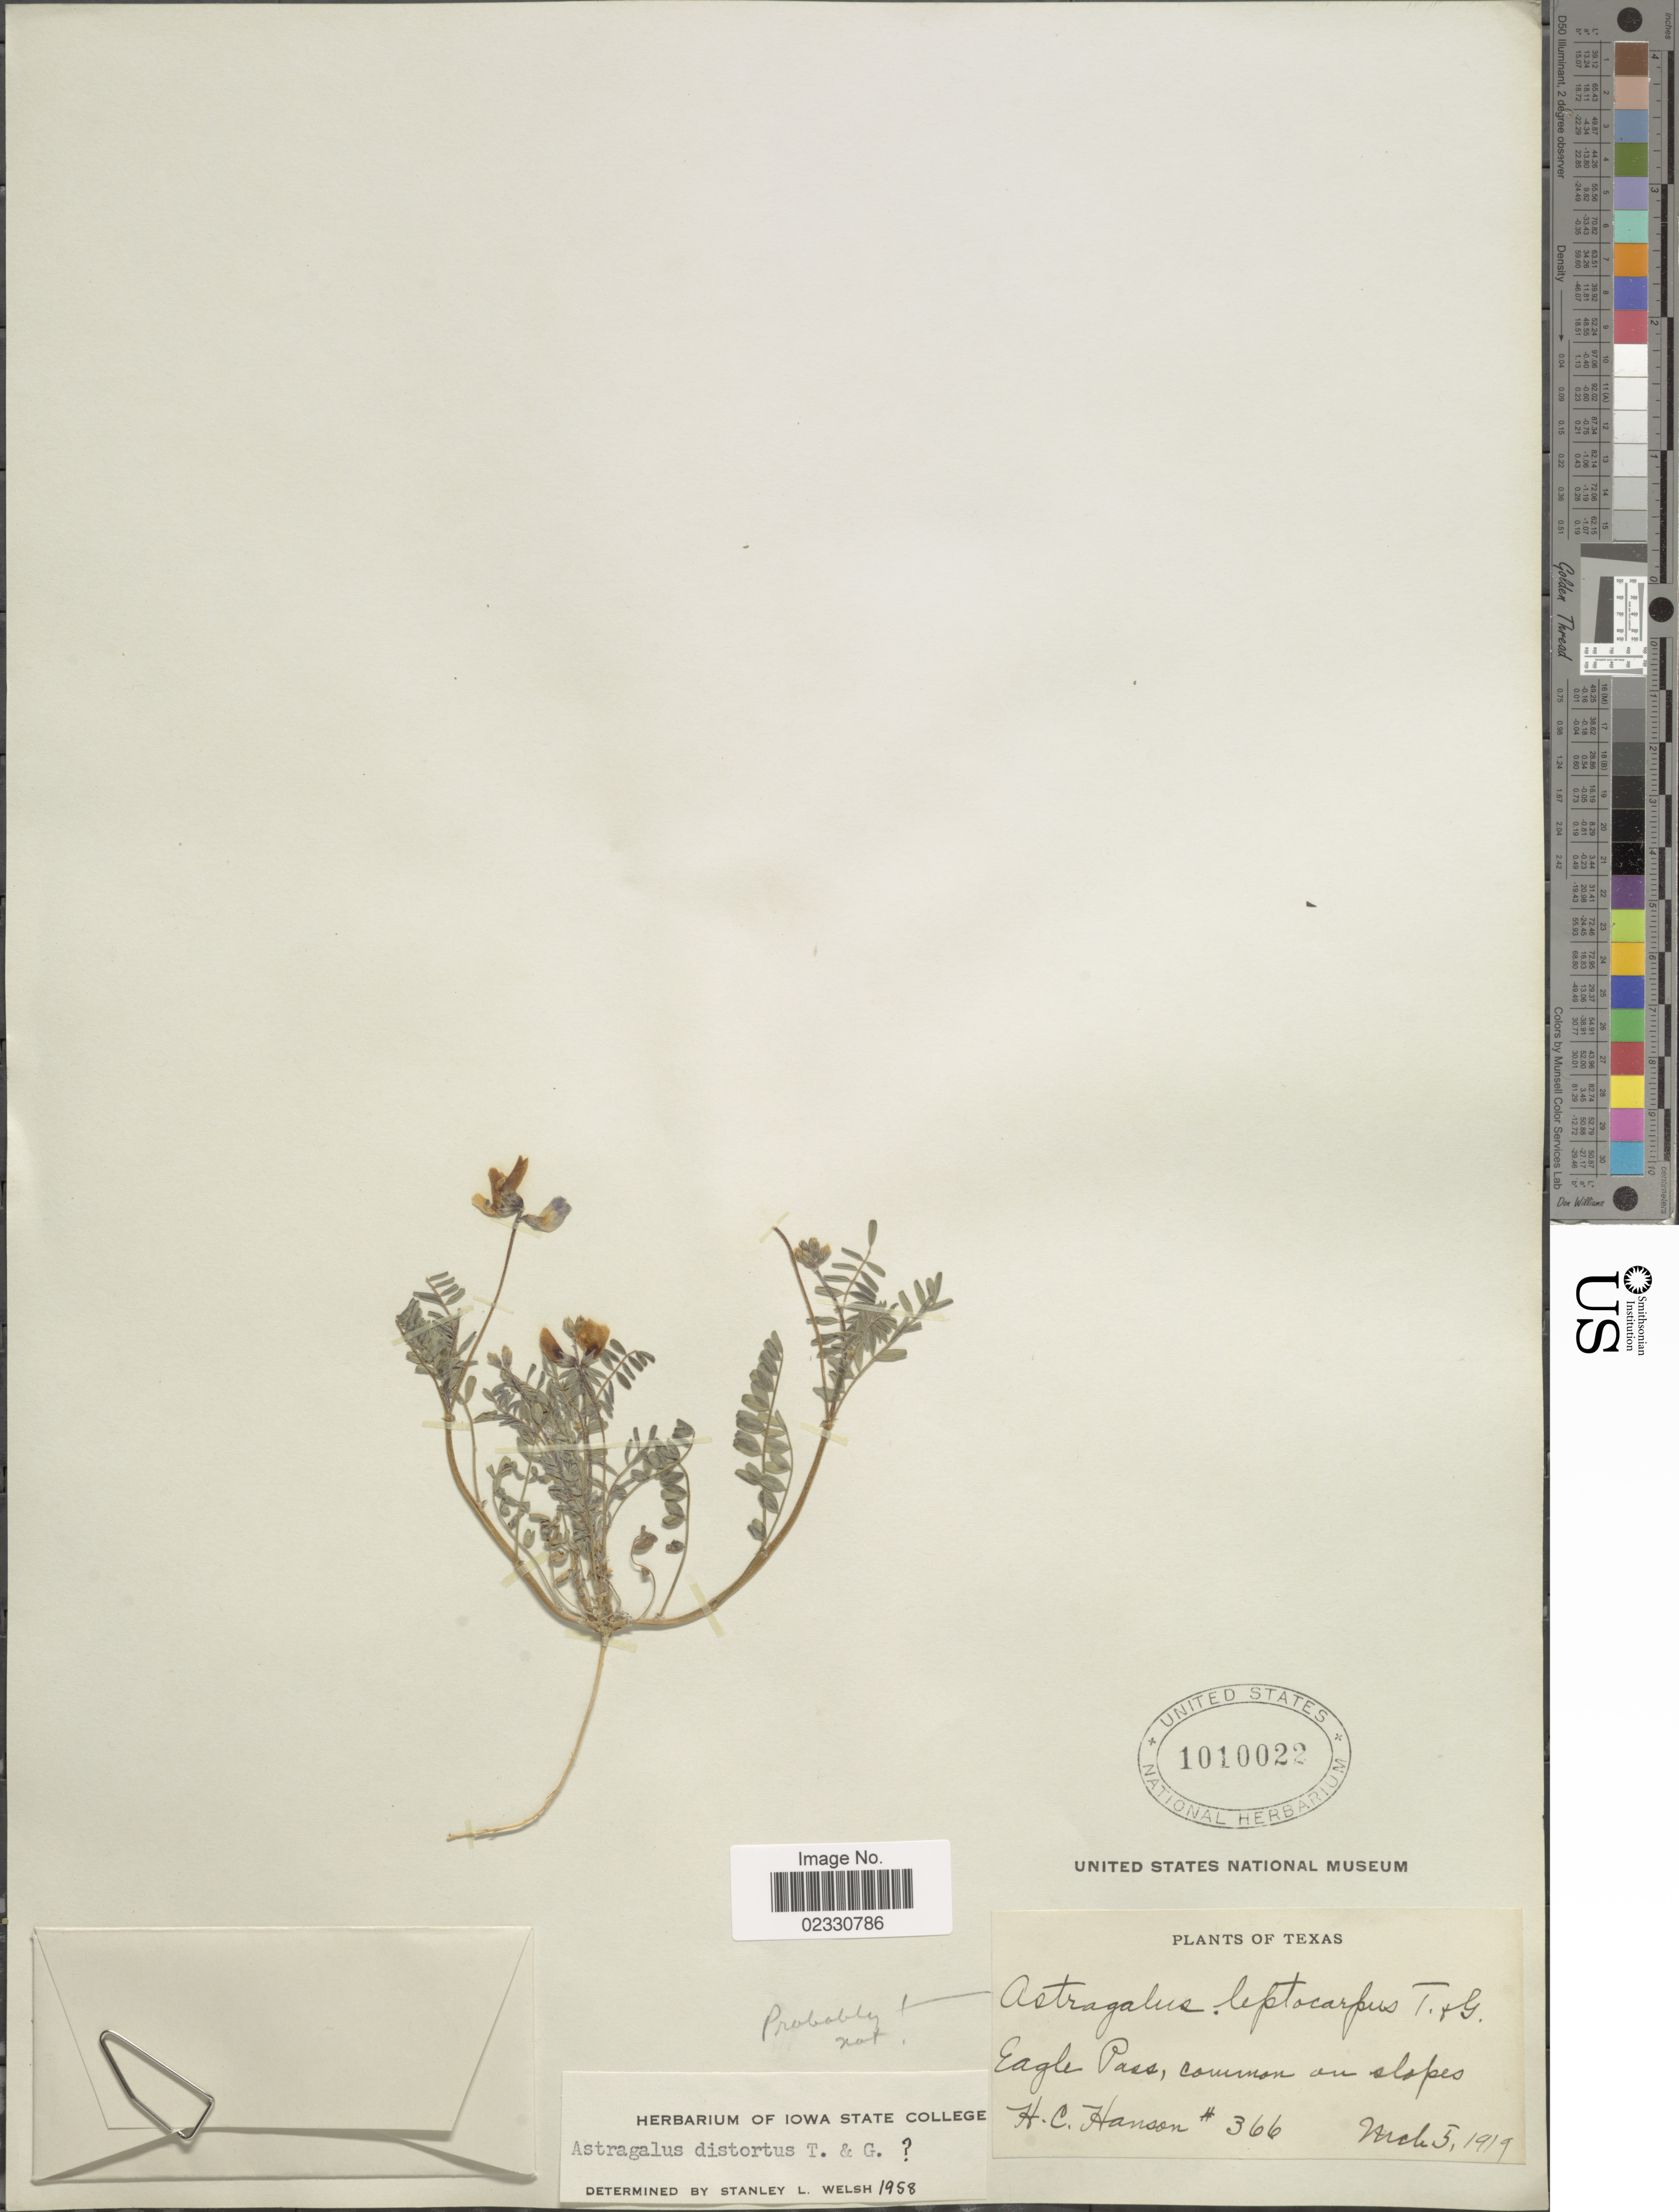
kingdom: Plantae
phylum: Tracheophyta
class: Magnoliopsida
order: Fabales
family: Fabaceae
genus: Astragalus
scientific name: Astragalus distortus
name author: Torr. & A. Gray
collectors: H. Hanson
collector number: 366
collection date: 1919-03-05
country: United States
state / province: Texas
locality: Eagle Pass, common on slopes.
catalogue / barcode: US 1010022